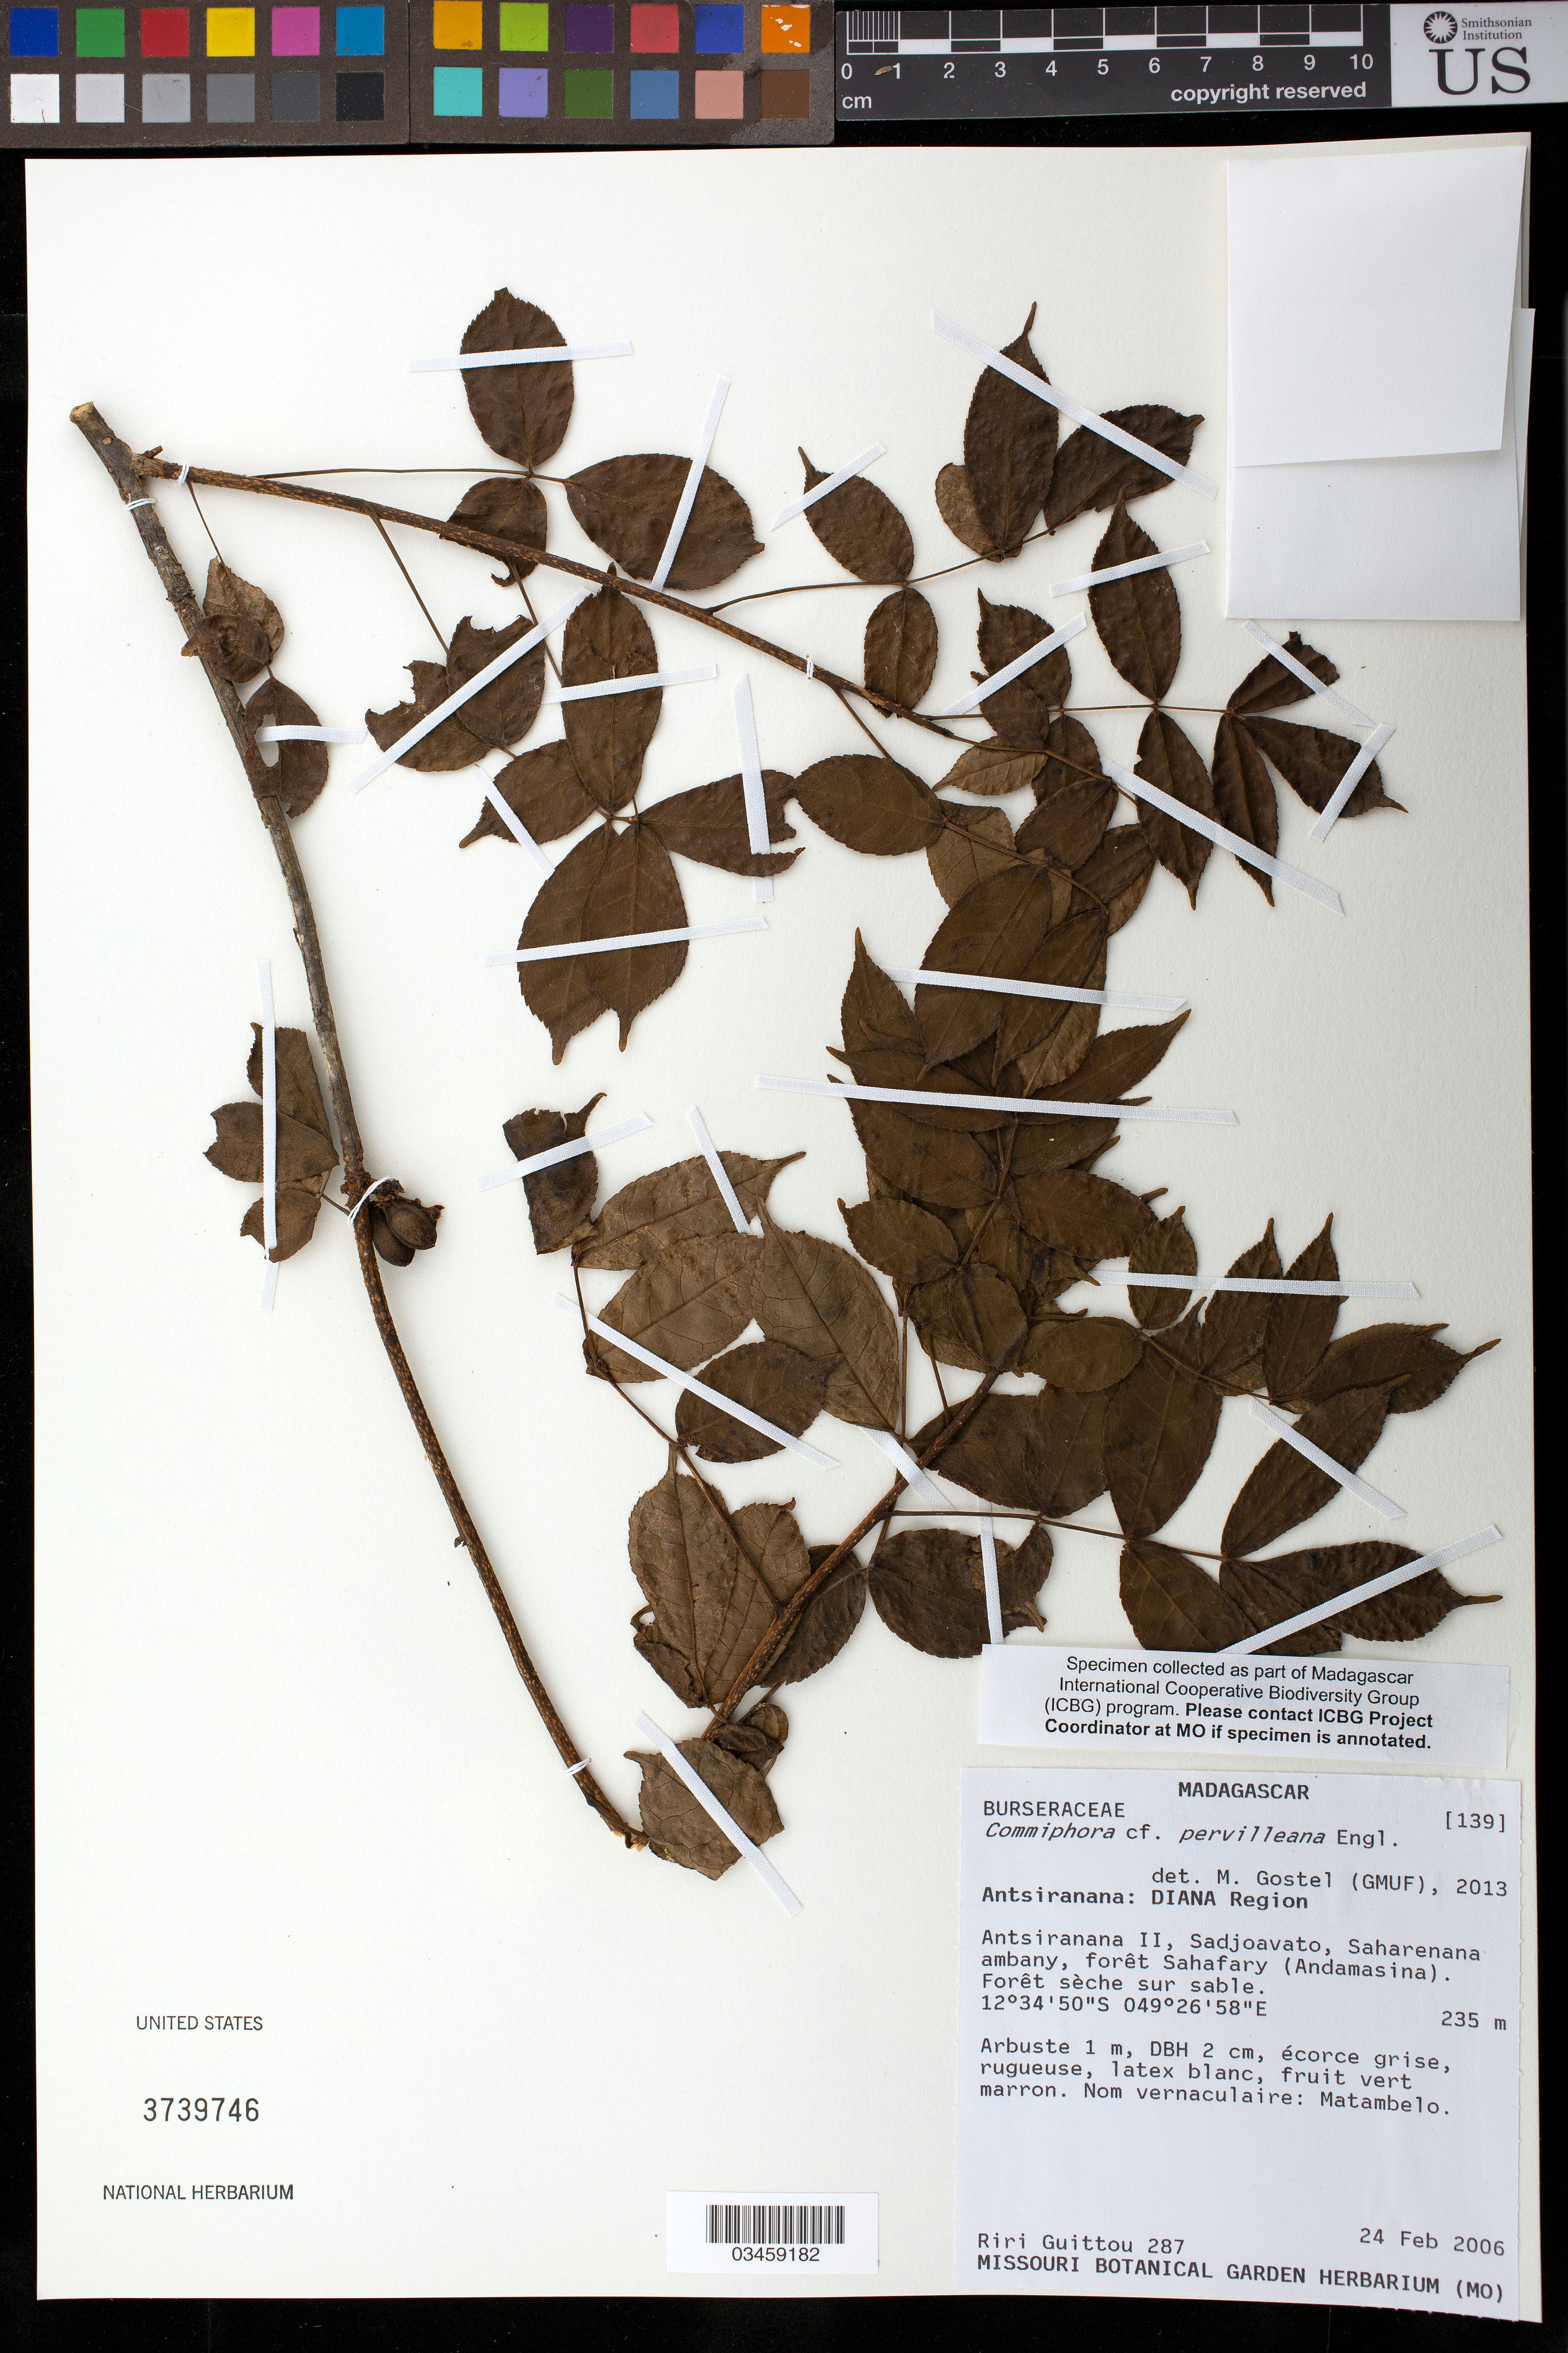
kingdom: Plantae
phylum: Tracheophyta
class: Magnoliopsida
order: Malpighiales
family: Salicaceae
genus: Tisonia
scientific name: Tisonia coriacea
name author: Scott Elliot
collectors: R. Guittou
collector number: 287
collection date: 2006-02-24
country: Madagascar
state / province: Diana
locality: Antsiranana, Antsiranana II, Sadjoavato, Saharenana ambany, foret Sahafary(Andamasina)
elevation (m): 235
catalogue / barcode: US 3739746